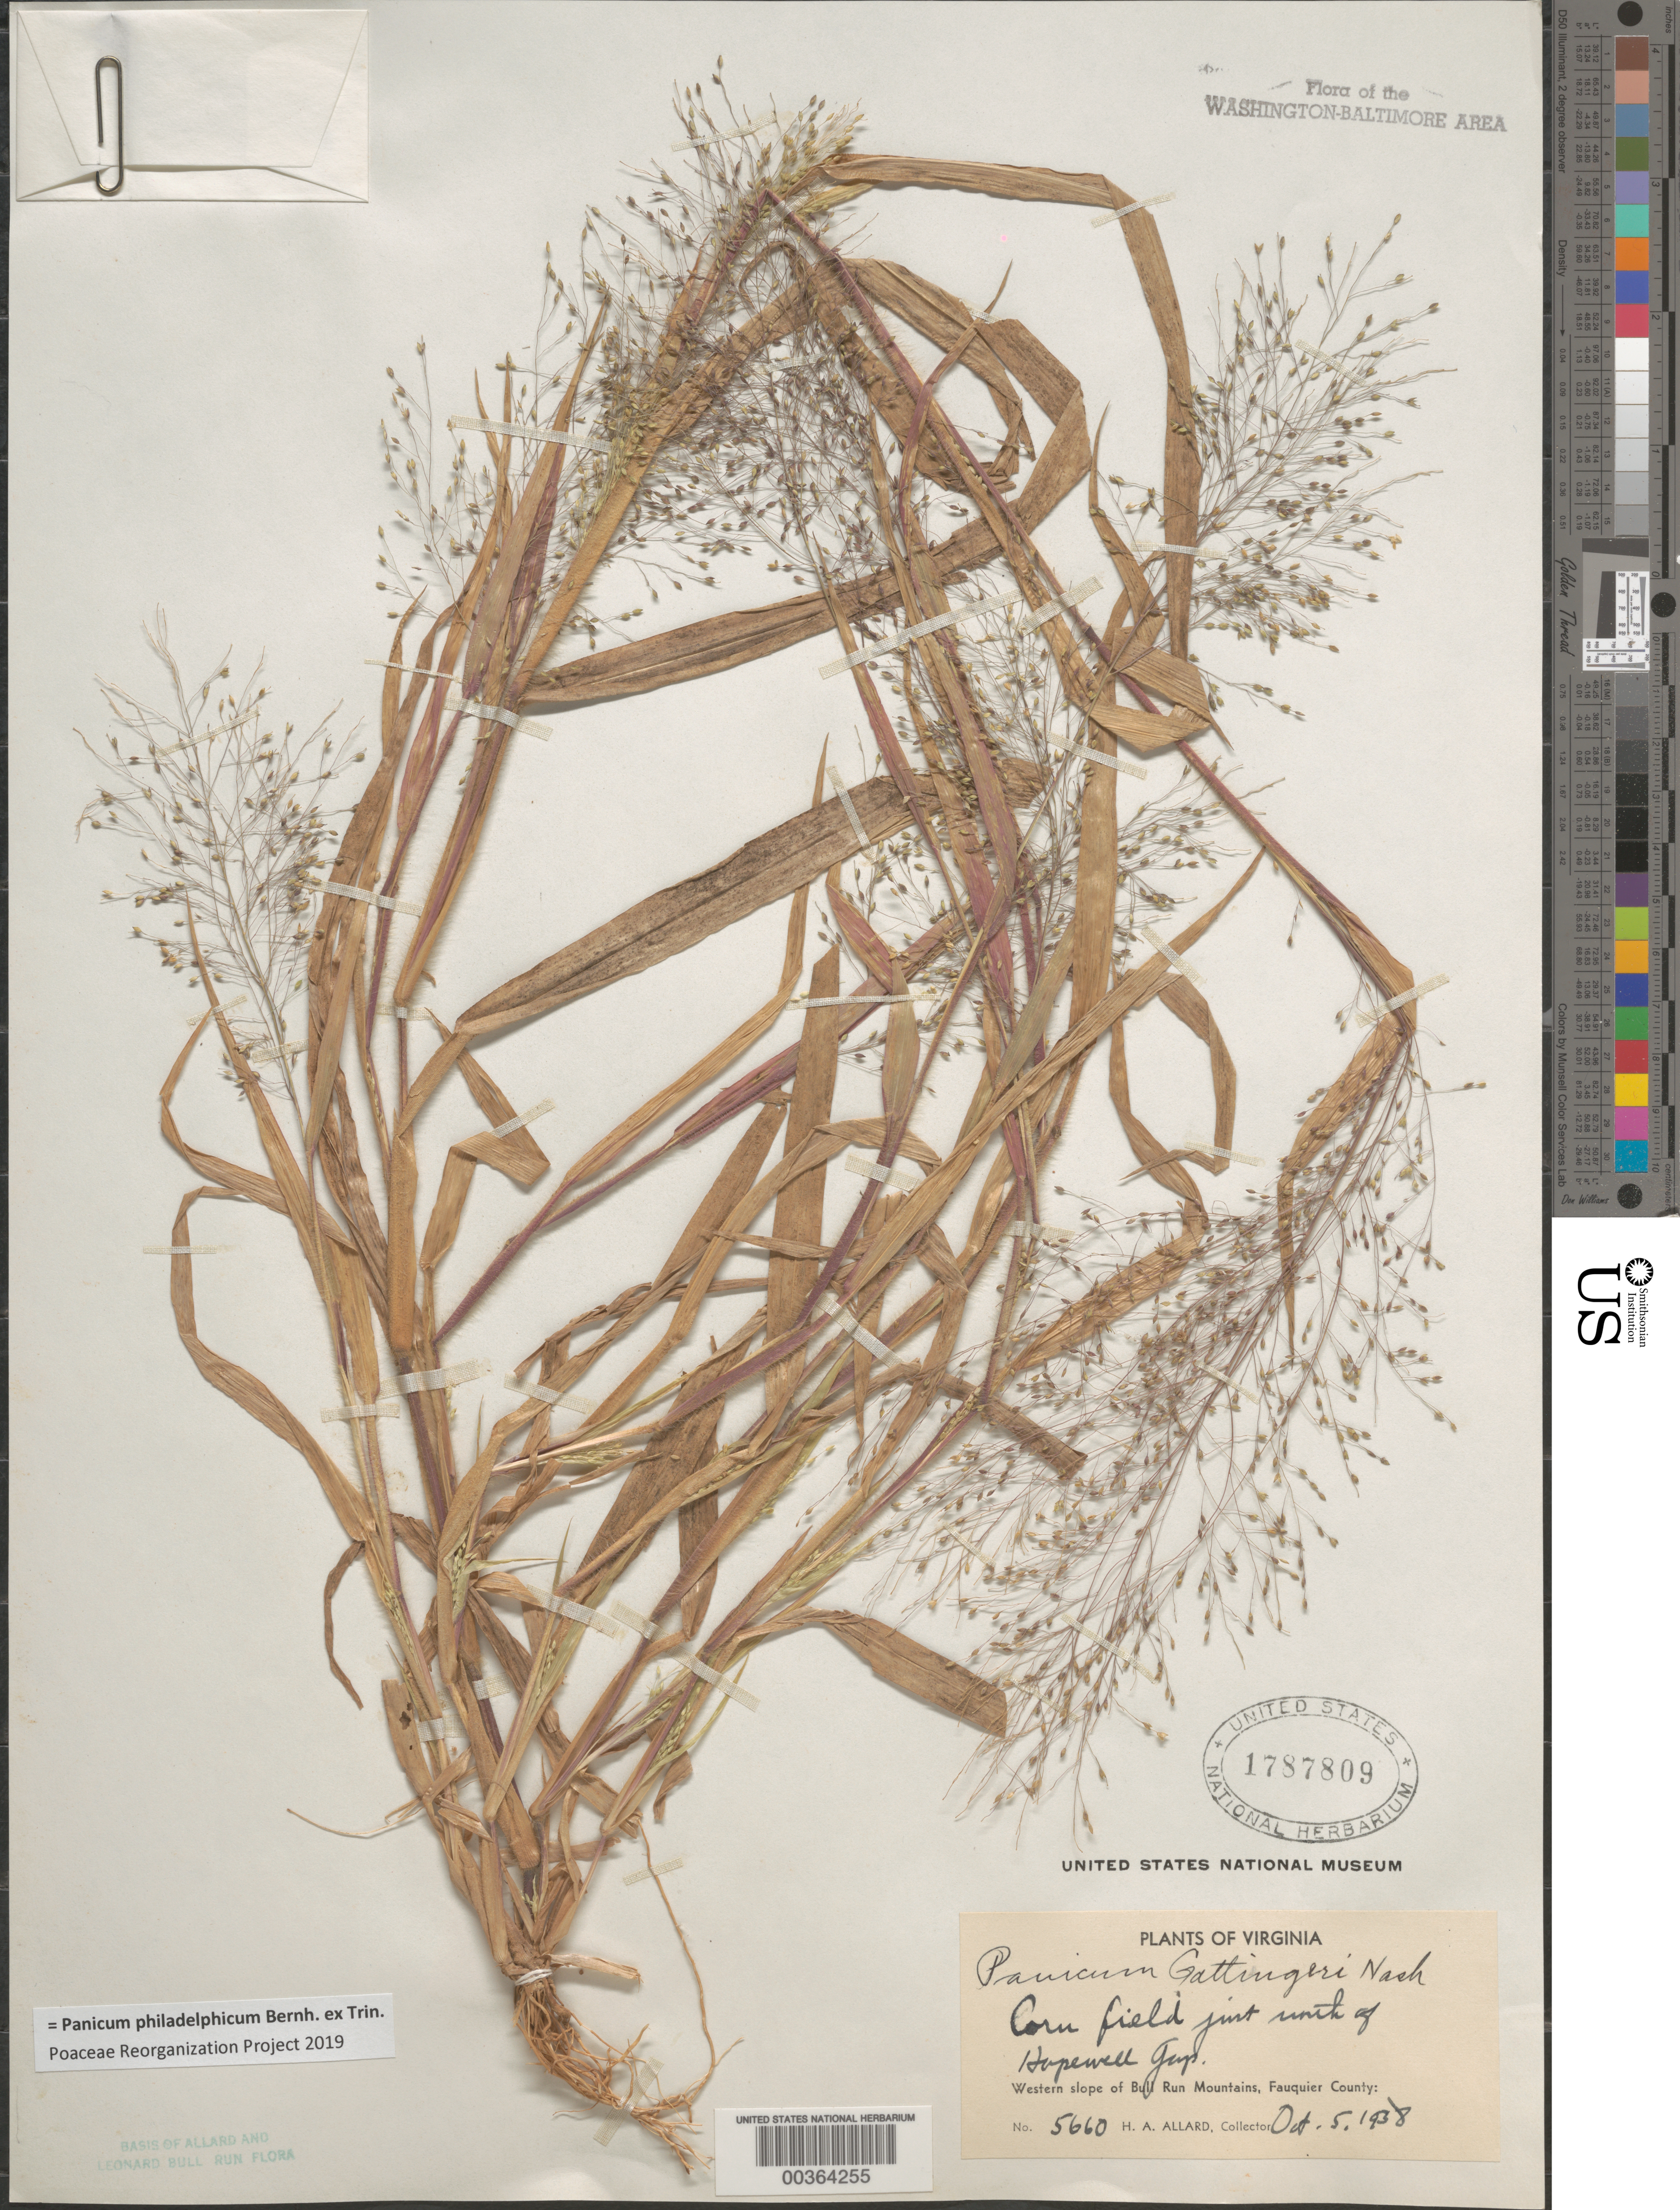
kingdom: Plantae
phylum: Tracheophyta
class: Liliopsida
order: Poales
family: Poaceae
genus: Panicum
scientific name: Panicum philadelphicum var. gattingeri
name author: (Nash) Freckmann & Lelong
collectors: H. A. Allard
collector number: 5660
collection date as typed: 05 Oct 1938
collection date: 1938-10-05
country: United States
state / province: Virginia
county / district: Fauquier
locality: South of Hopewell Gap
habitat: Corn field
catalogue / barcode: US 1787809